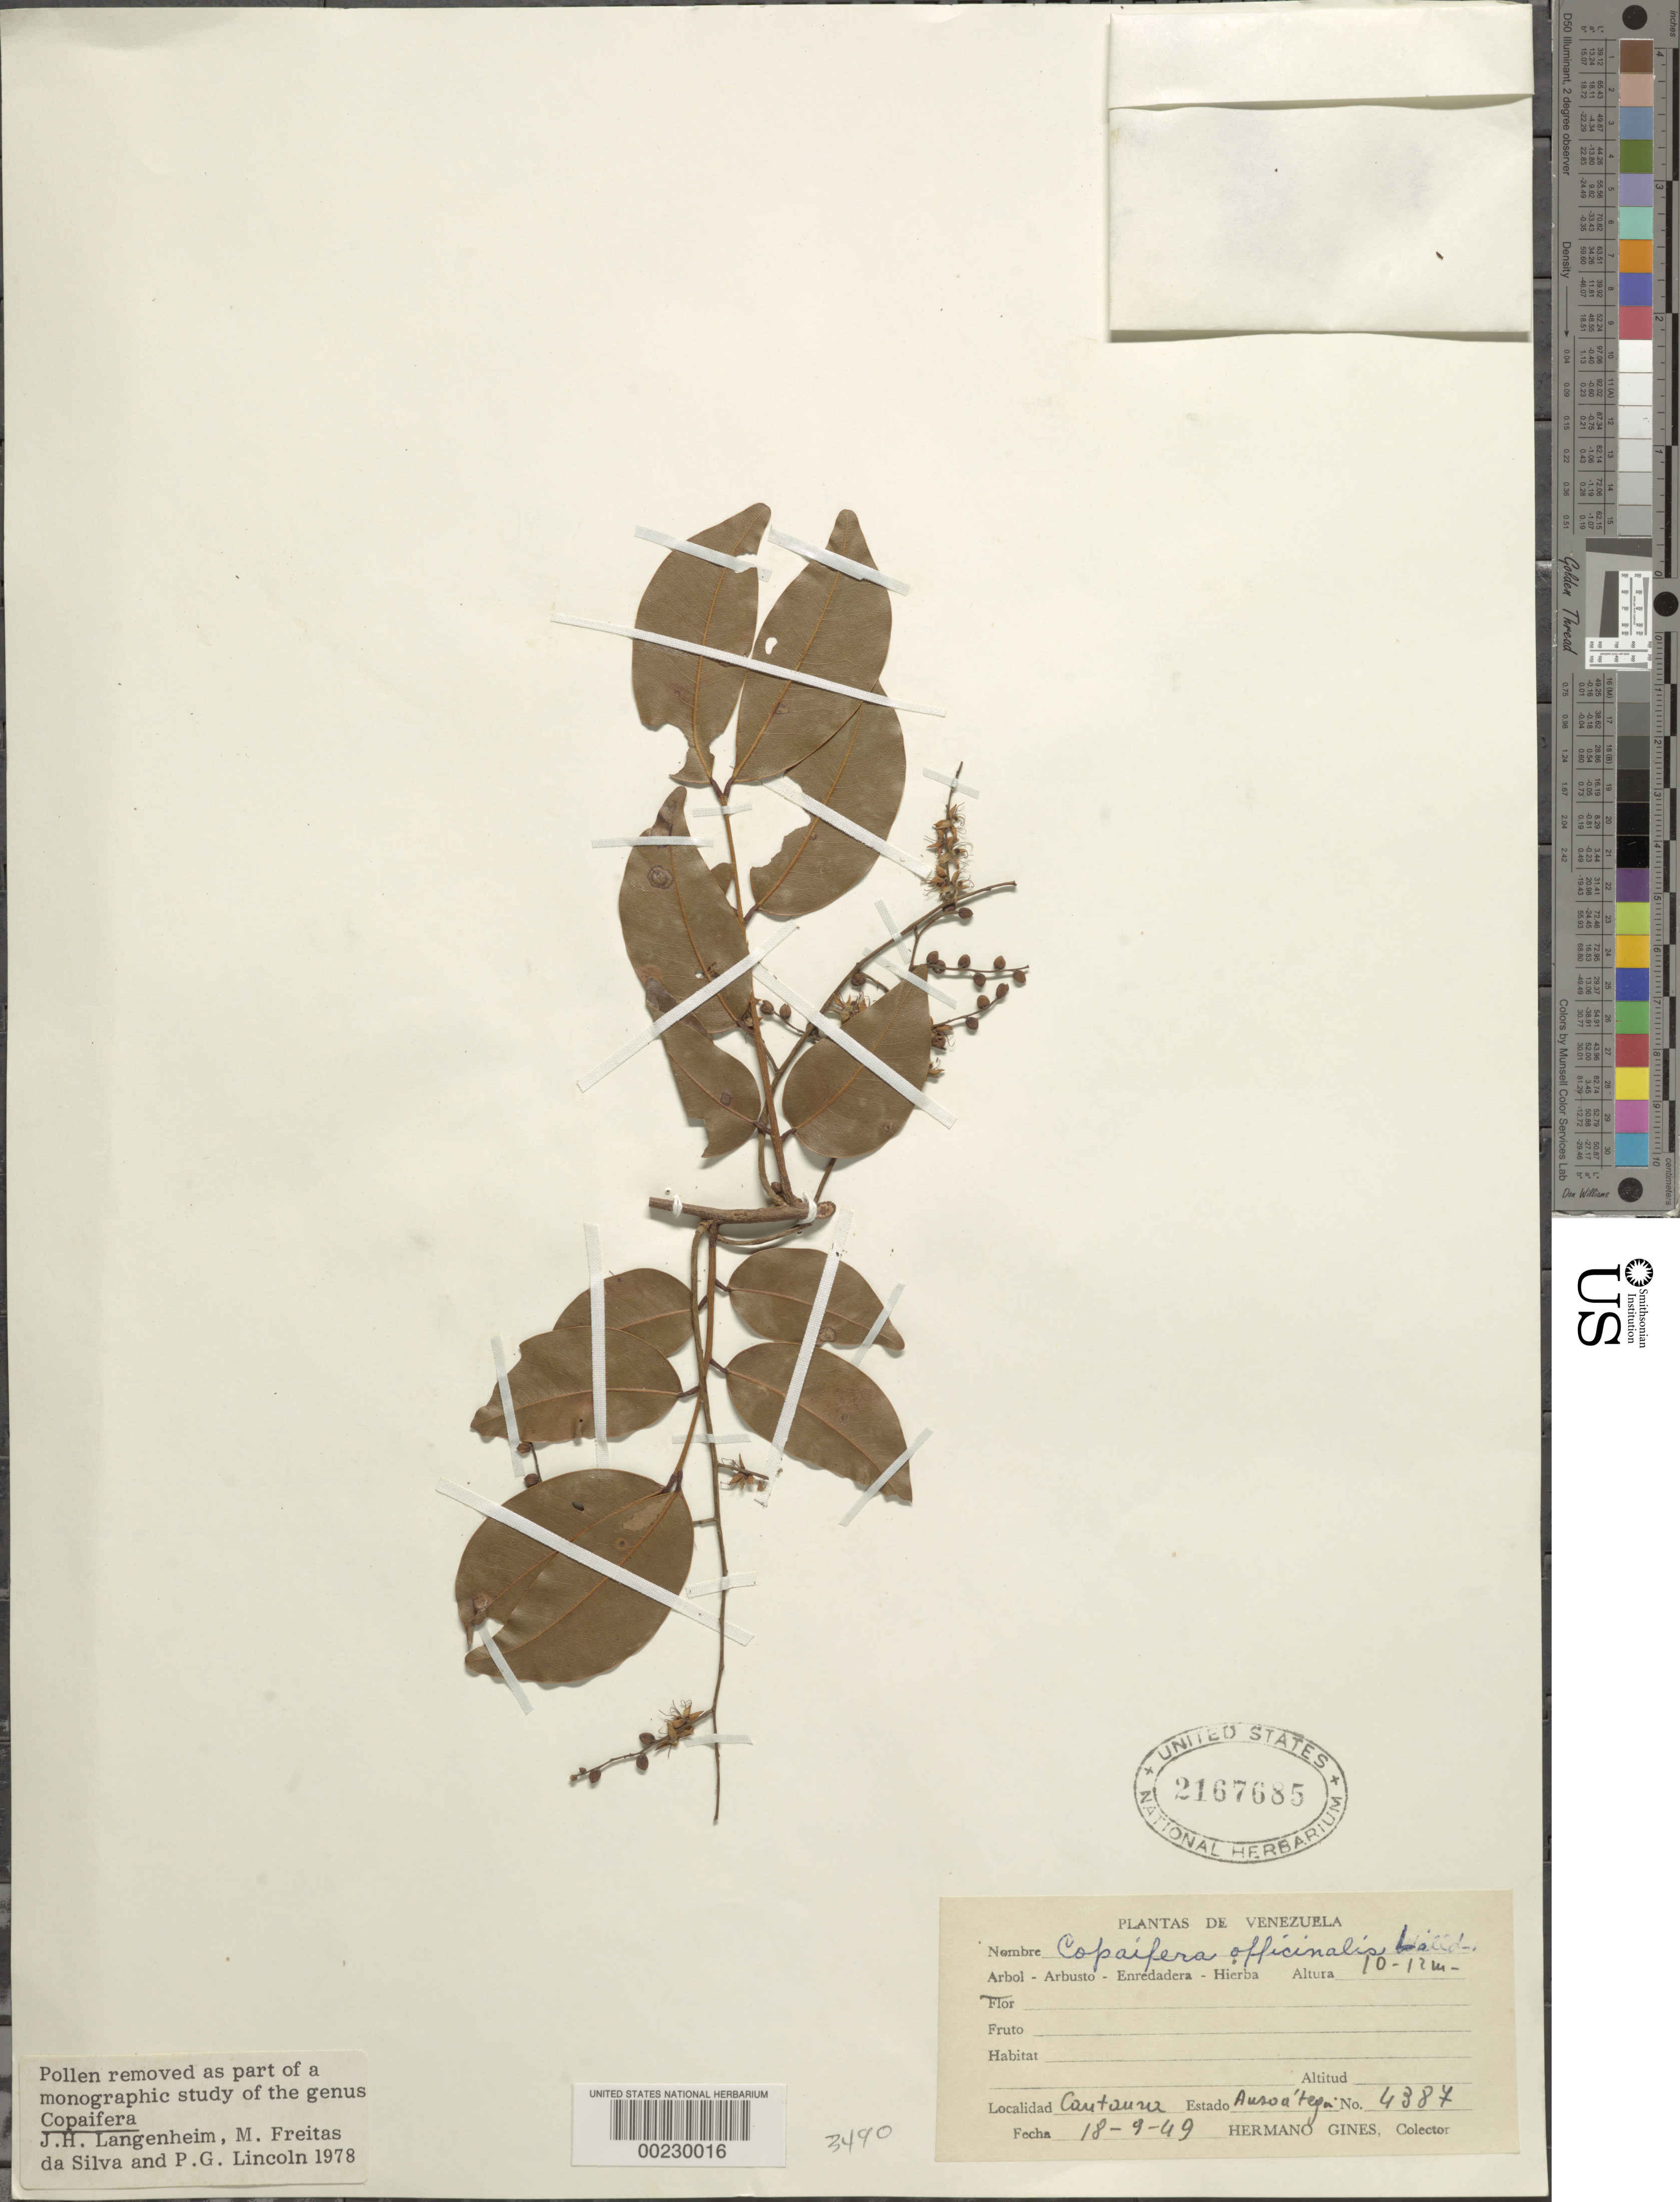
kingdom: Plantae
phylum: Tracheophyta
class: Magnoliopsida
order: Fabales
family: Fabaceae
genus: Copaifera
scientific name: Copaifera officinalis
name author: (Jacq.) L.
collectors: Bro. Gines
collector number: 4387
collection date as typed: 18 Sep 1949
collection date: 1949-09-18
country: Venezuela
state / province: Anzoategui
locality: Cantaura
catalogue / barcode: US 2167685